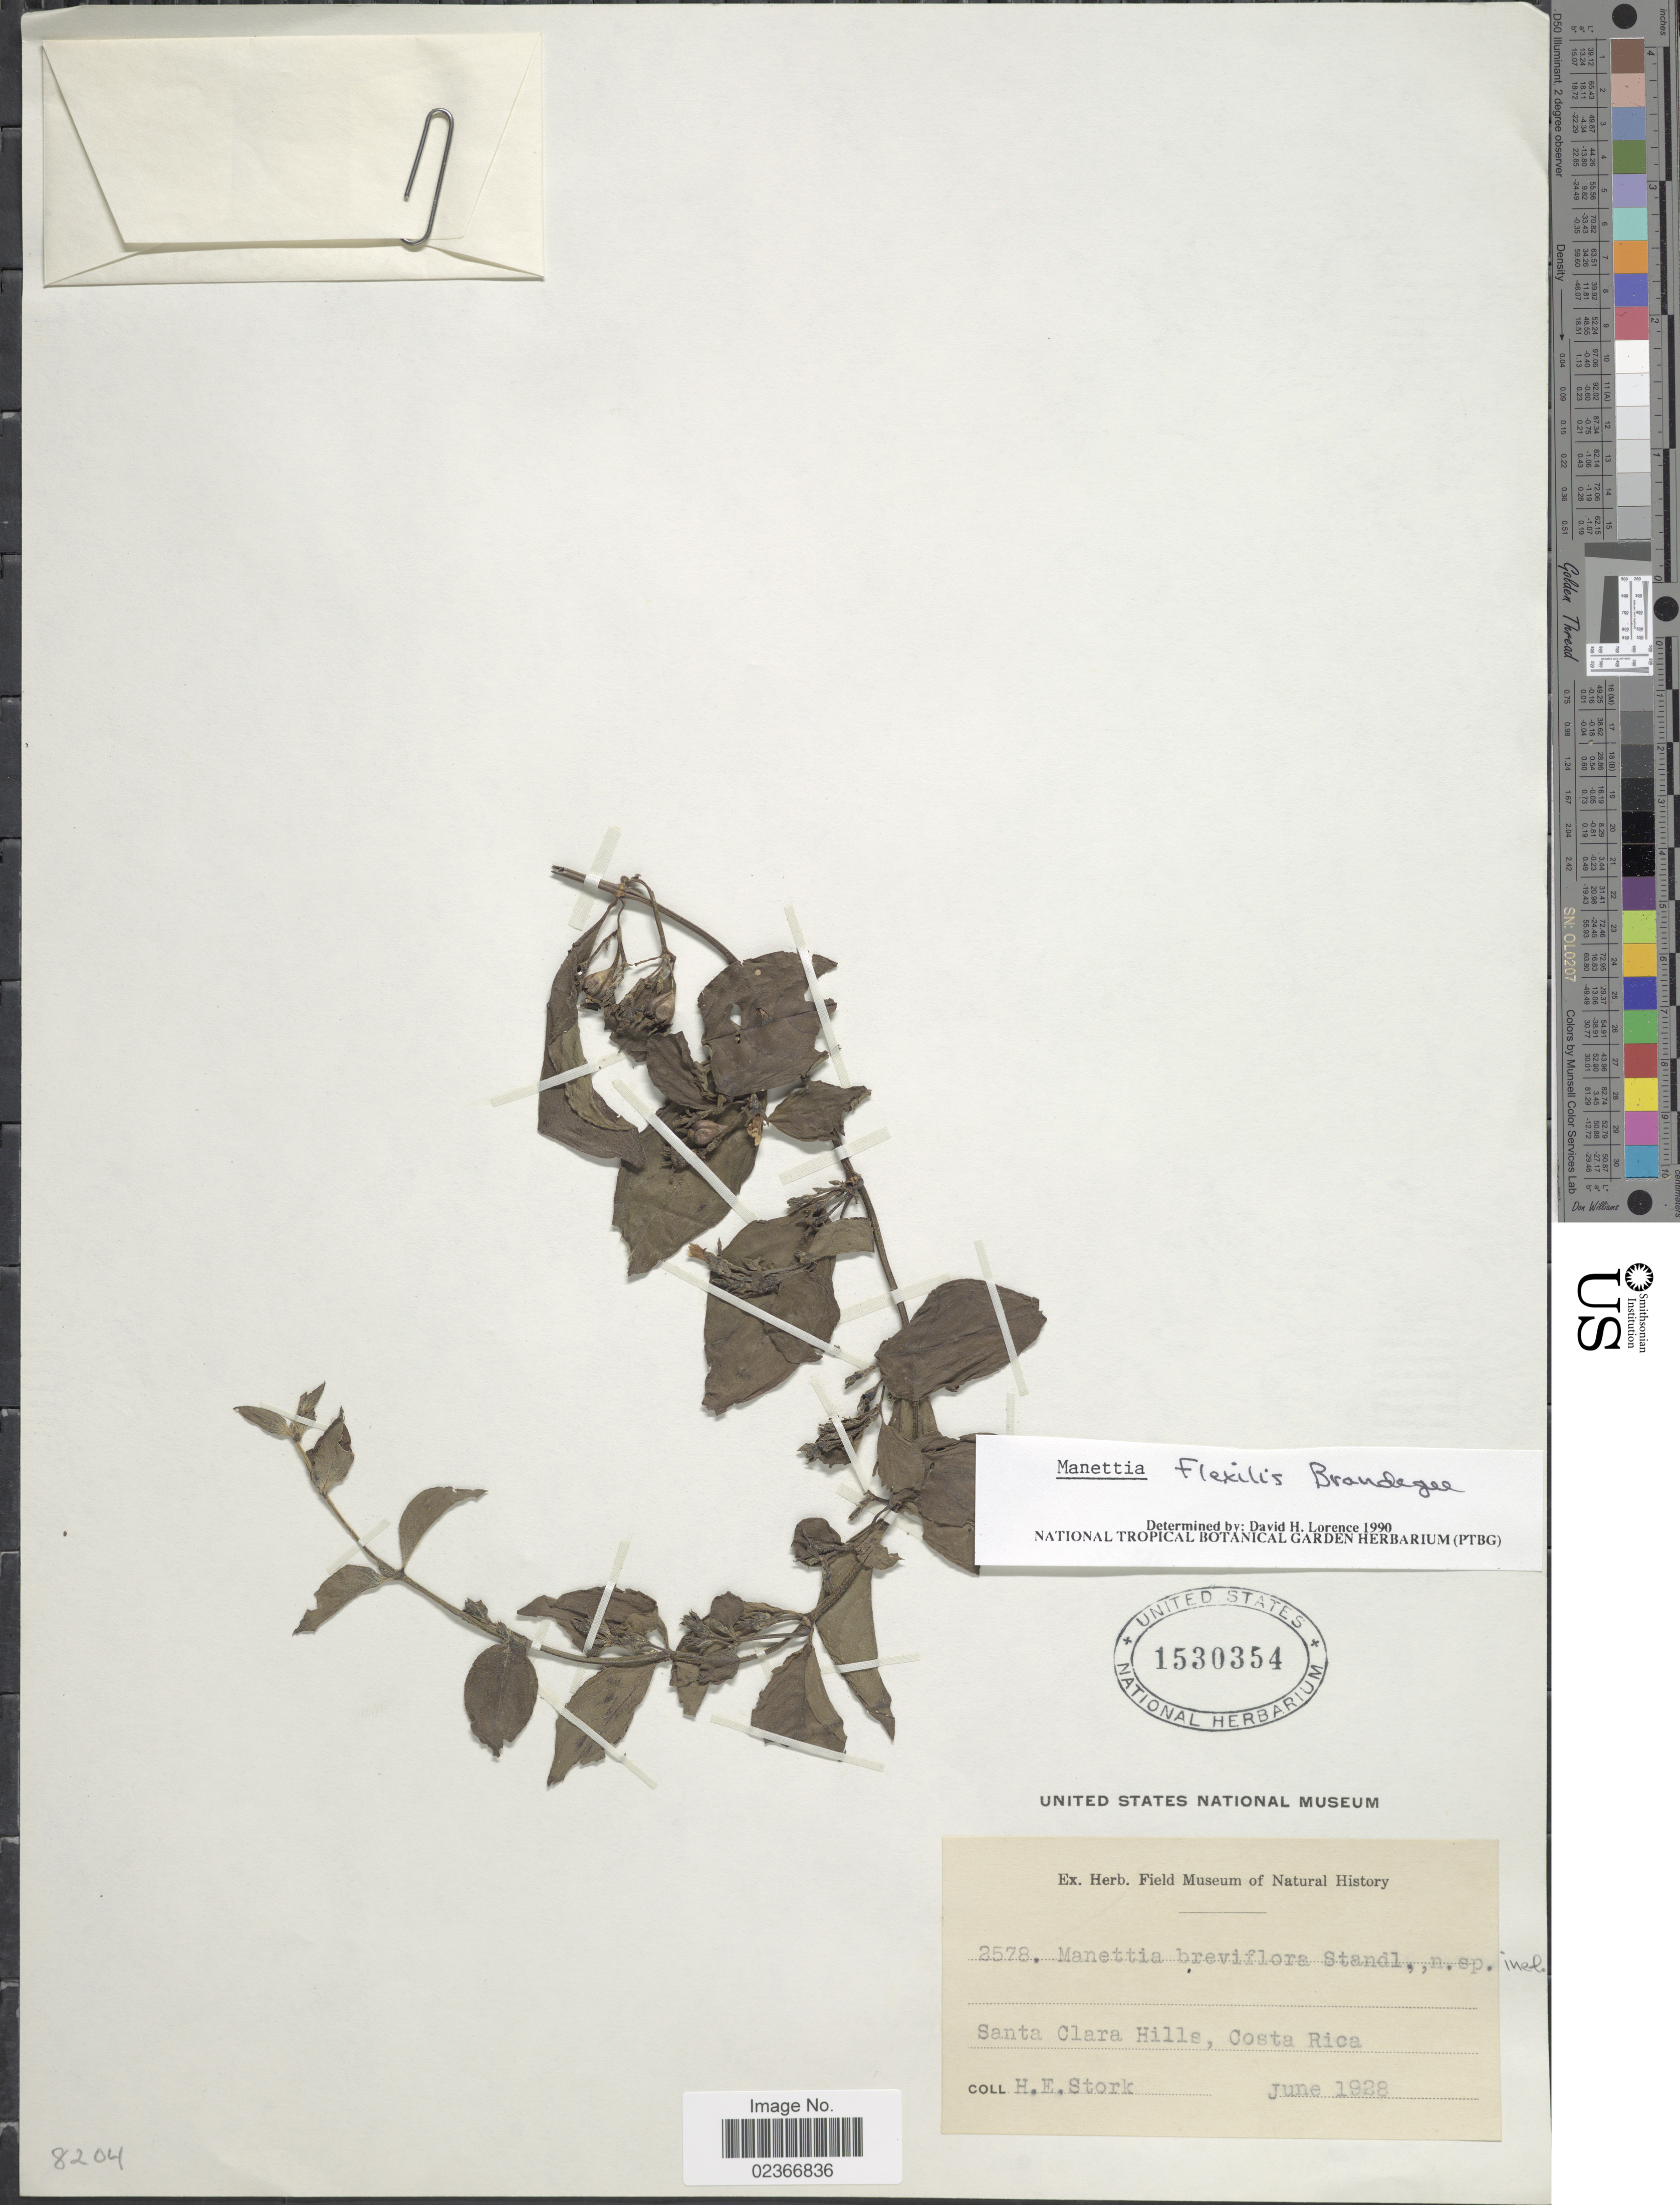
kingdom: Plantae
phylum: Tracheophyta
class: Magnoliopsida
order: Gentianales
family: Rubiaceae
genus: Manettia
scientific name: Manettia flexilis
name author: Brandegee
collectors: H. E. Stork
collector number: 2578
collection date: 1928-06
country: Costa Rica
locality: Santa Clara Hills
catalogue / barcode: US 1530354